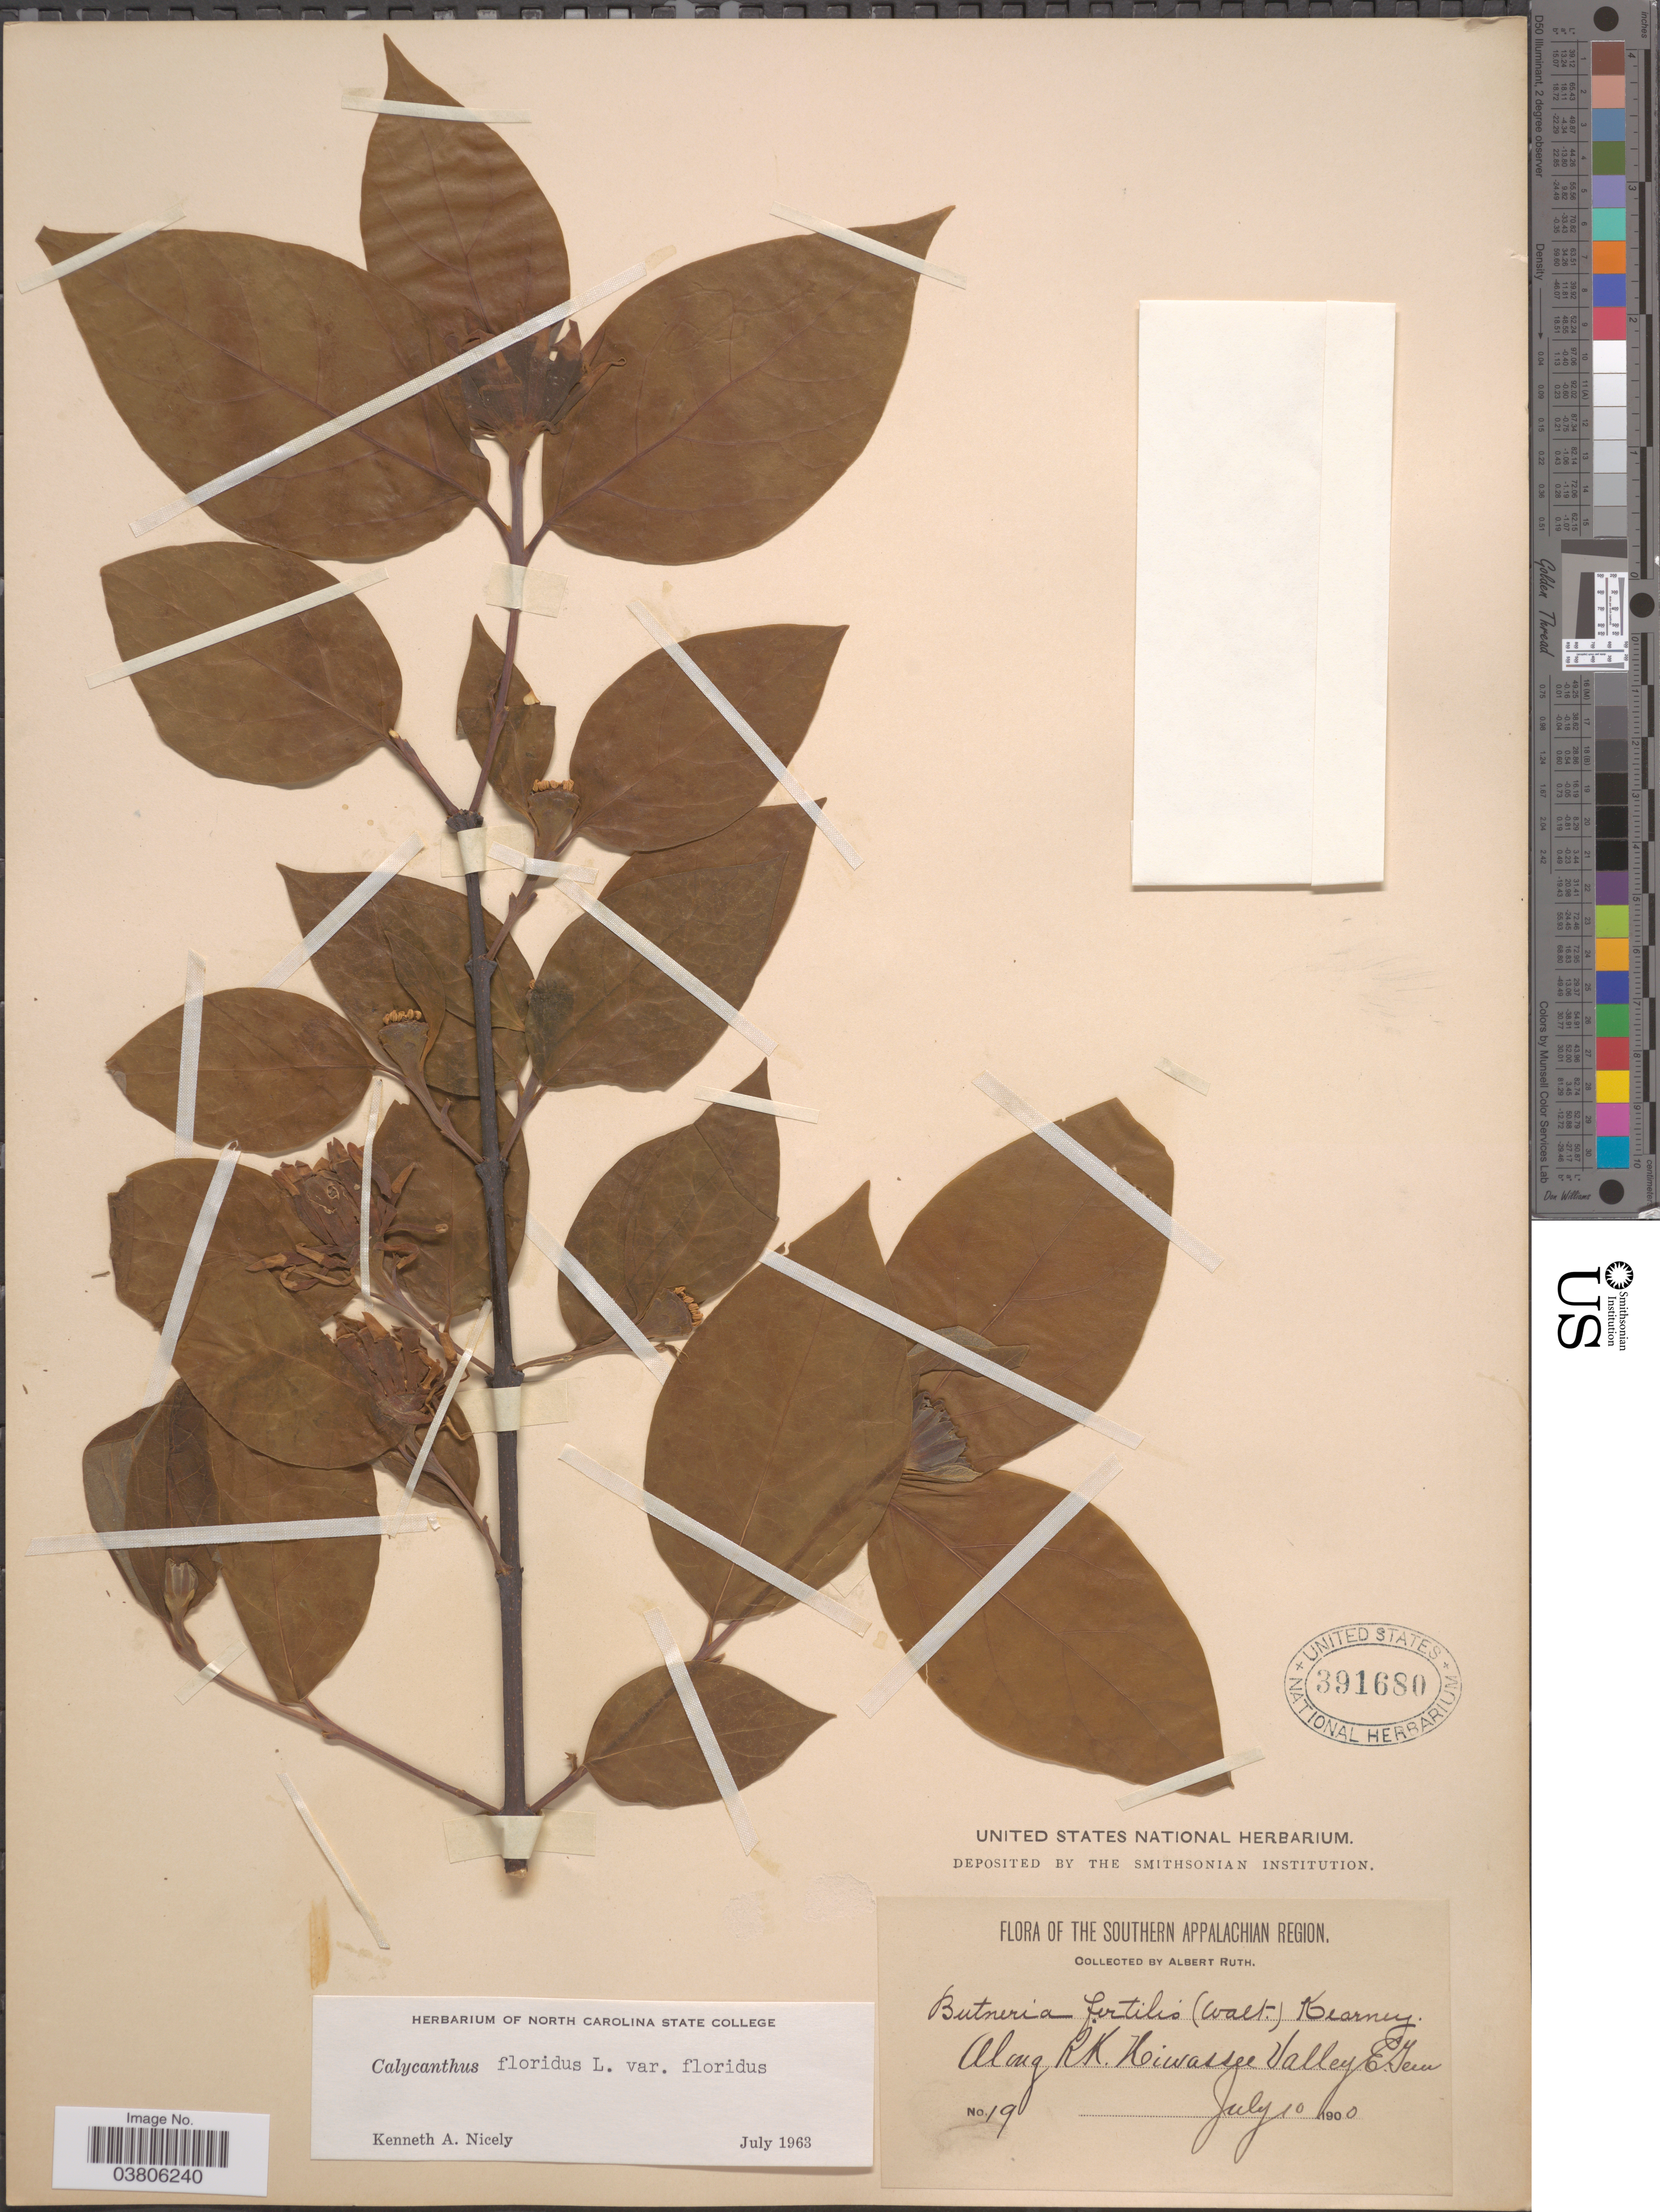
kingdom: Plantae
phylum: Tracheophyta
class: Magnoliopsida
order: Laurales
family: Calycanthaceae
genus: Calycanthus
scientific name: Calycanthus floridus var. floridus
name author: L.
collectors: A. Ruth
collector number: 19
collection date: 1900-07-10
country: United States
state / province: Tennessee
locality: The Southern Appalachian Region. Along R.K. Hiwassee Valley E. Tenn.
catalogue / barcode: US 391680